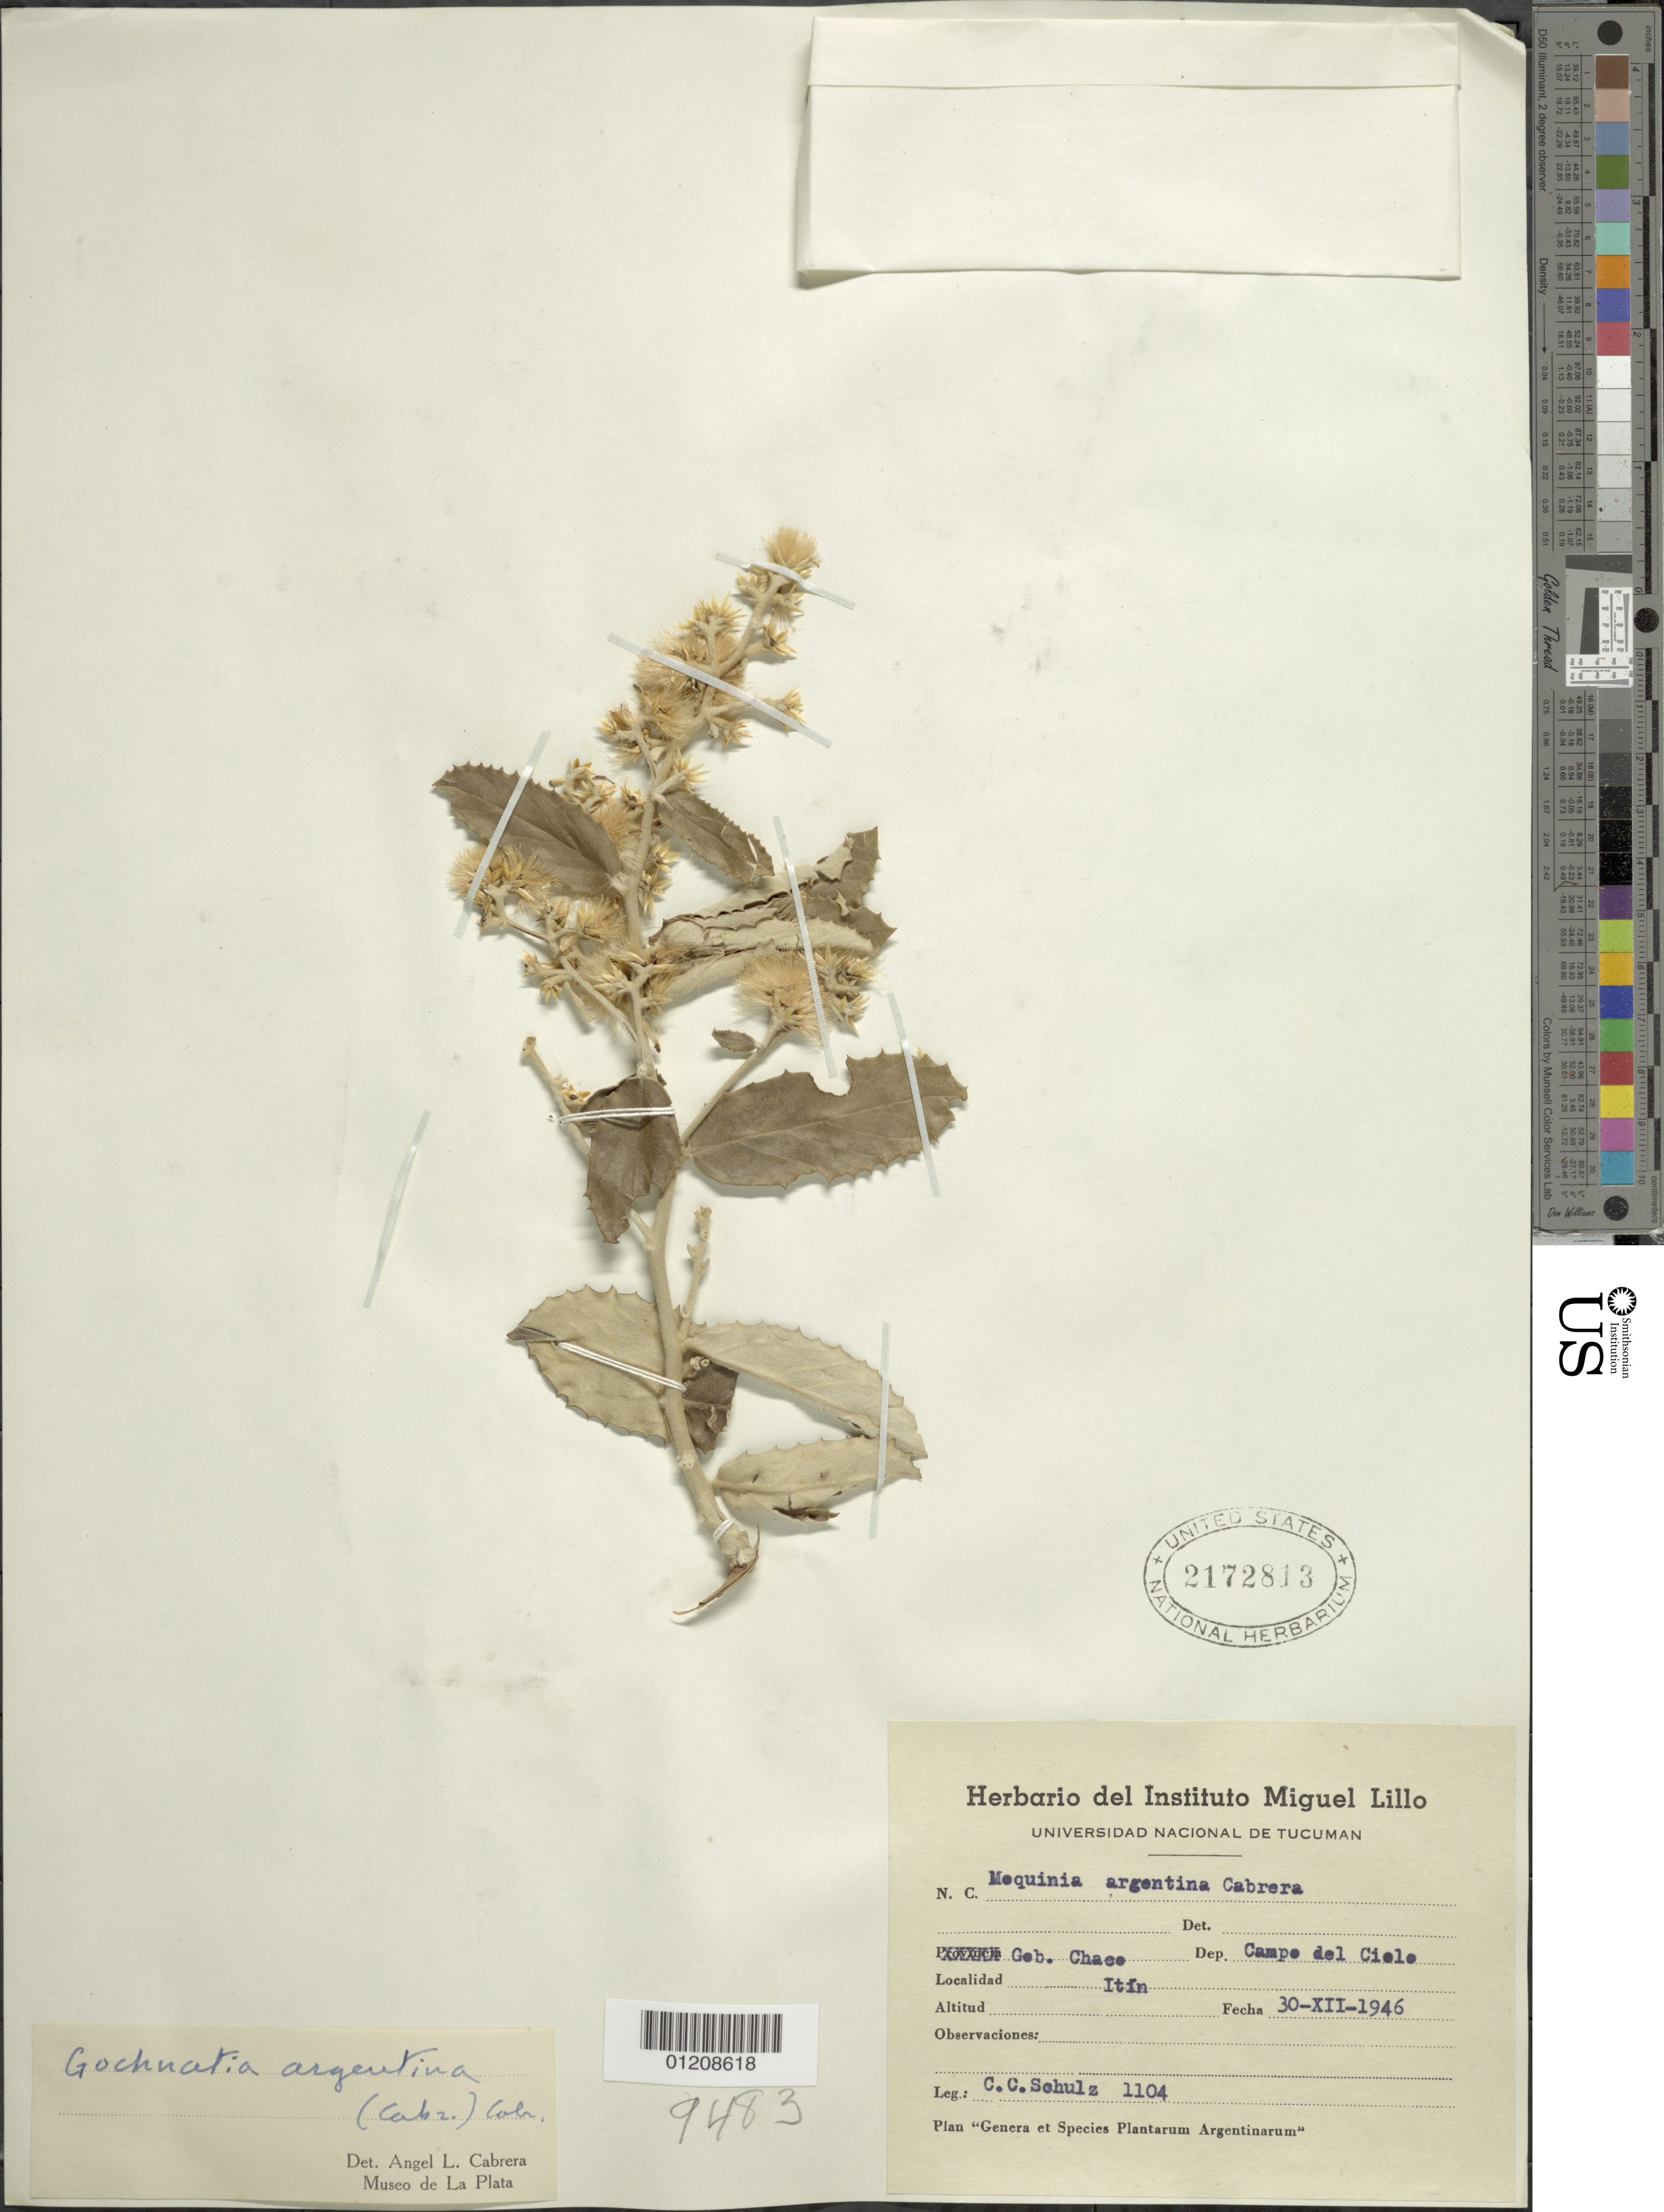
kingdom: Plantae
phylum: Tracheophyta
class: Magnoliopsida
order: Asterales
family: Asteraceae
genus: Moquiniastrum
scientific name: Moquiniastrum argentinum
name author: (Cabrera) G. Sancho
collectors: C. Schulz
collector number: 1104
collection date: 1946-12-30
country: Argentina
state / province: Chaco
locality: Itin, Campo del Ciele; Geb. Chaco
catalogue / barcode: US 2172813